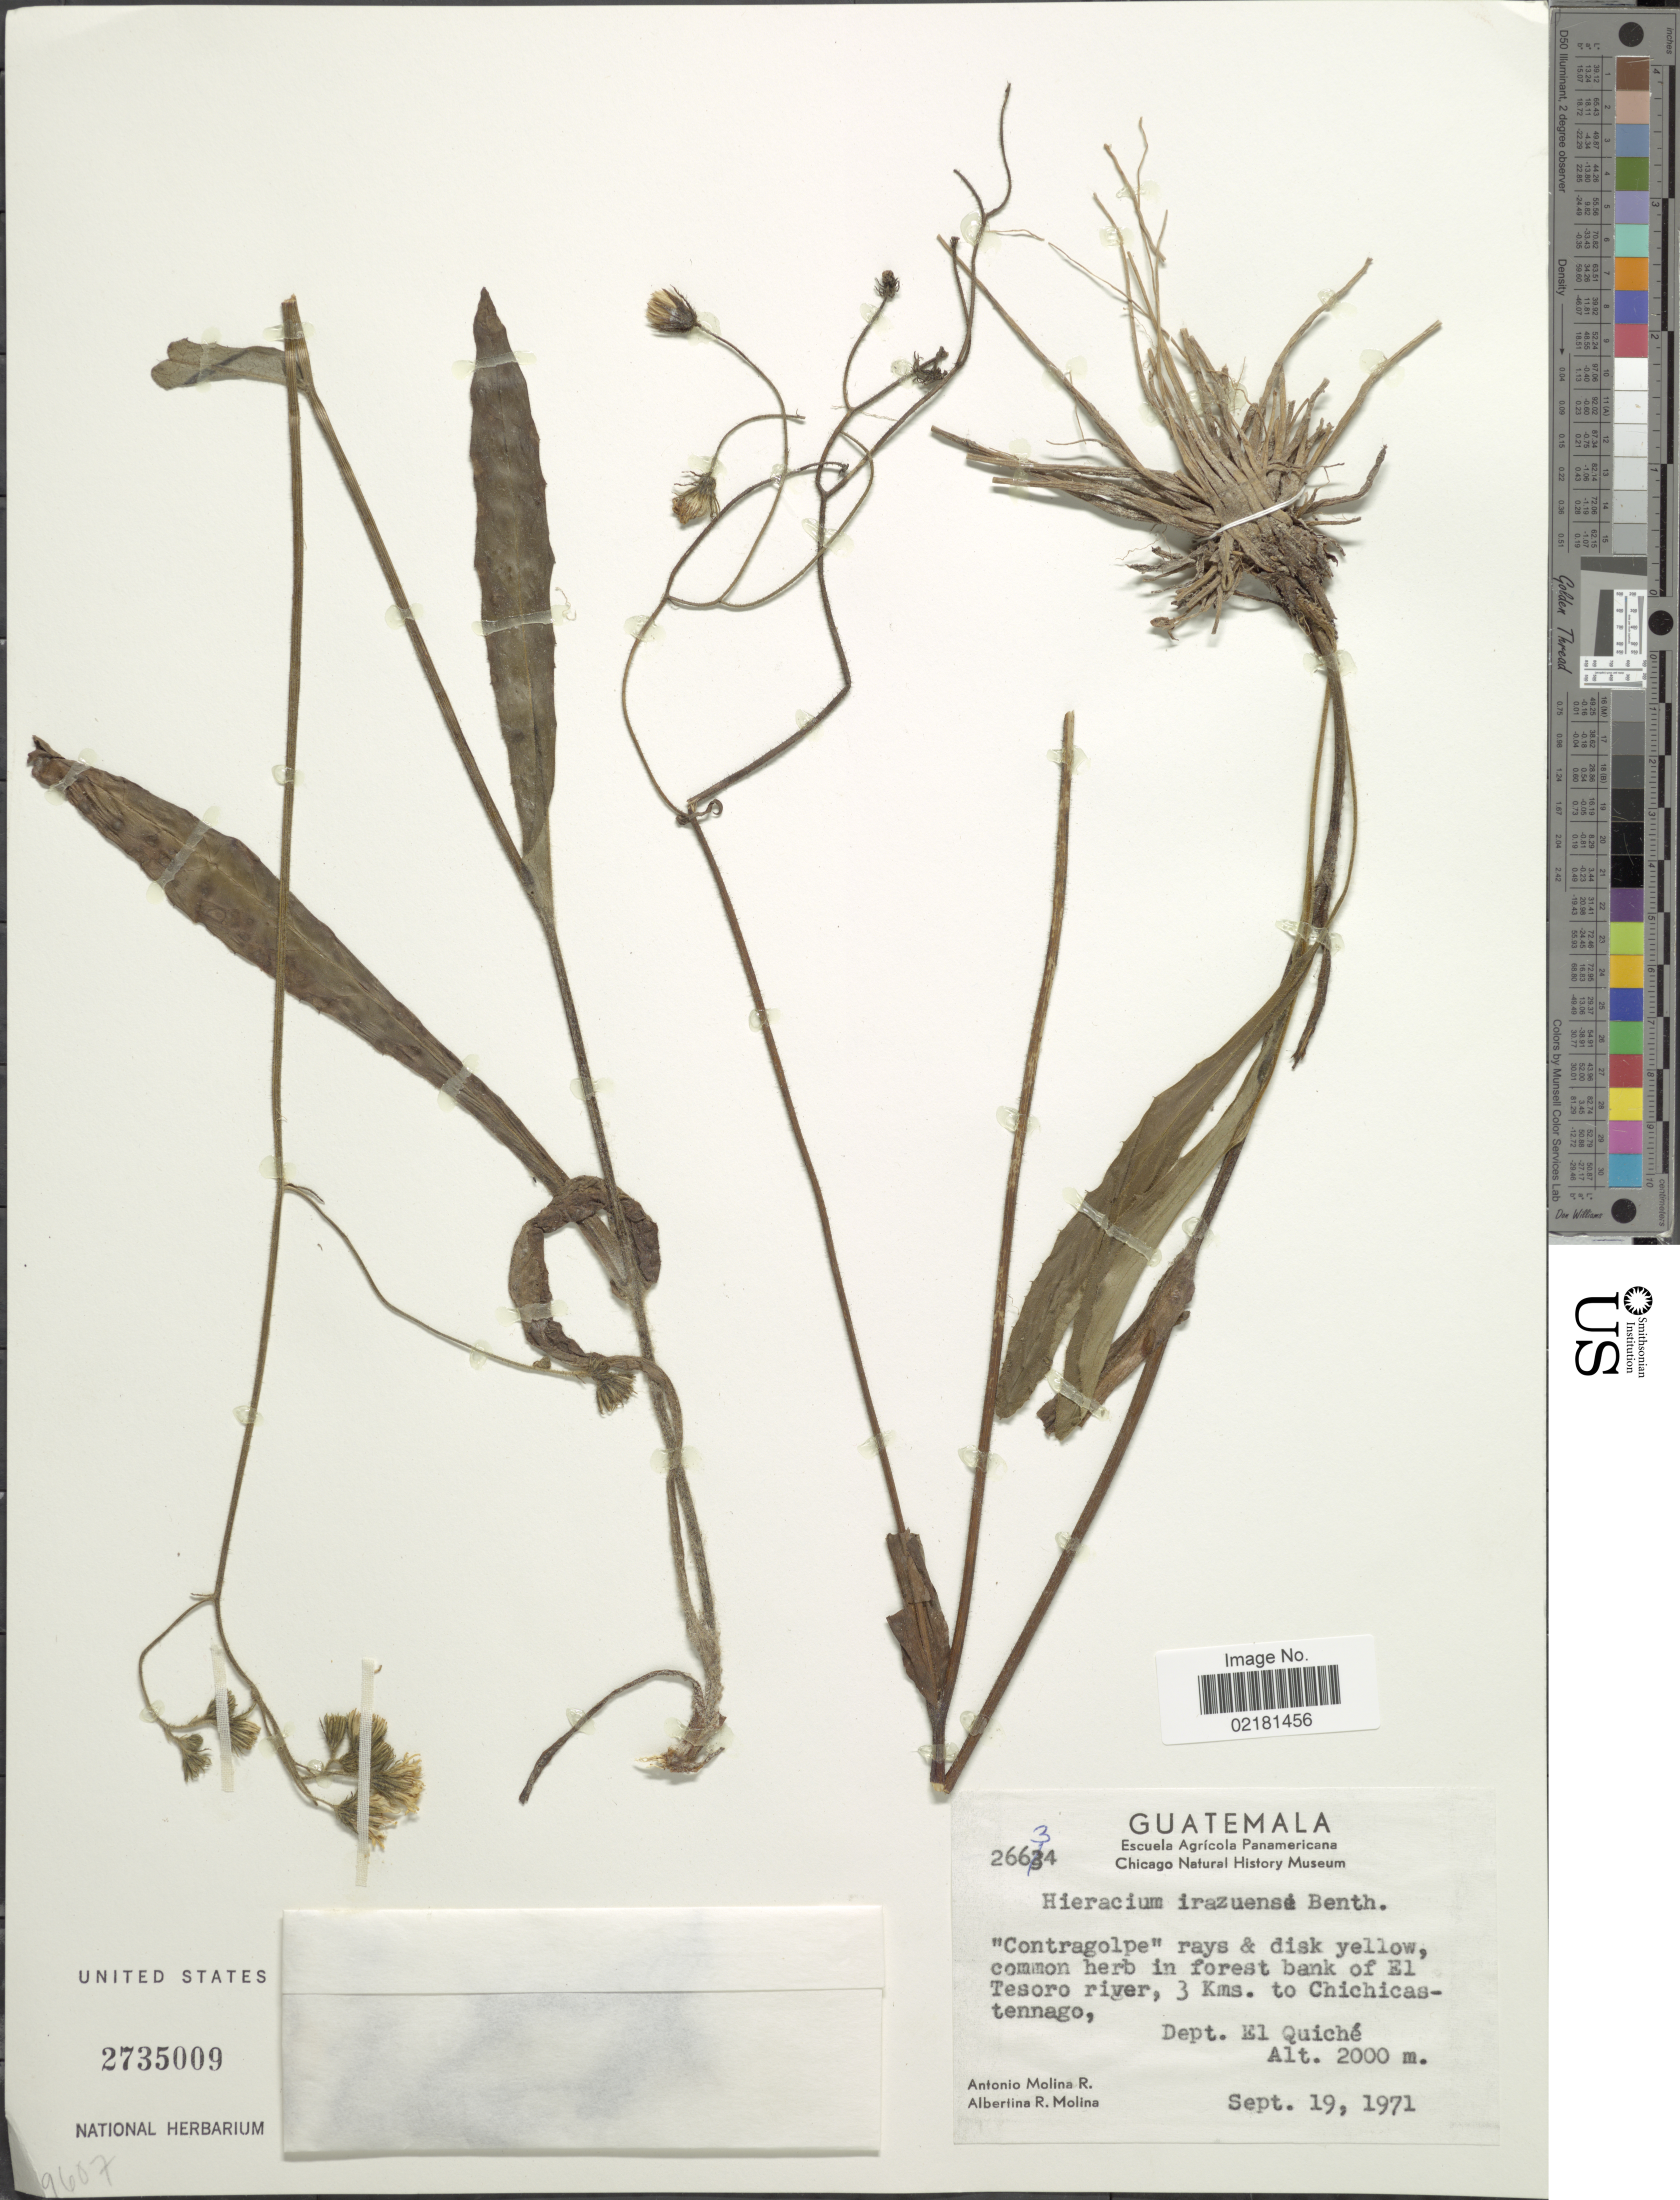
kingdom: Plantae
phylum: Tracheophyta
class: Magnoliopsida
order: Asterales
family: Asteraceae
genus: Hieracium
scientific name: Hieracium irasuense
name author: Benth.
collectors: A. Molina R. & A. R. Molina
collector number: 26634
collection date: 1971-09-19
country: Guatemala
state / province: El Quiché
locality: Common herb in forest bank of El tesoro river, 3 Kms. to Chichicastennago.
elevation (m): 2000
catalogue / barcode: US 2735009